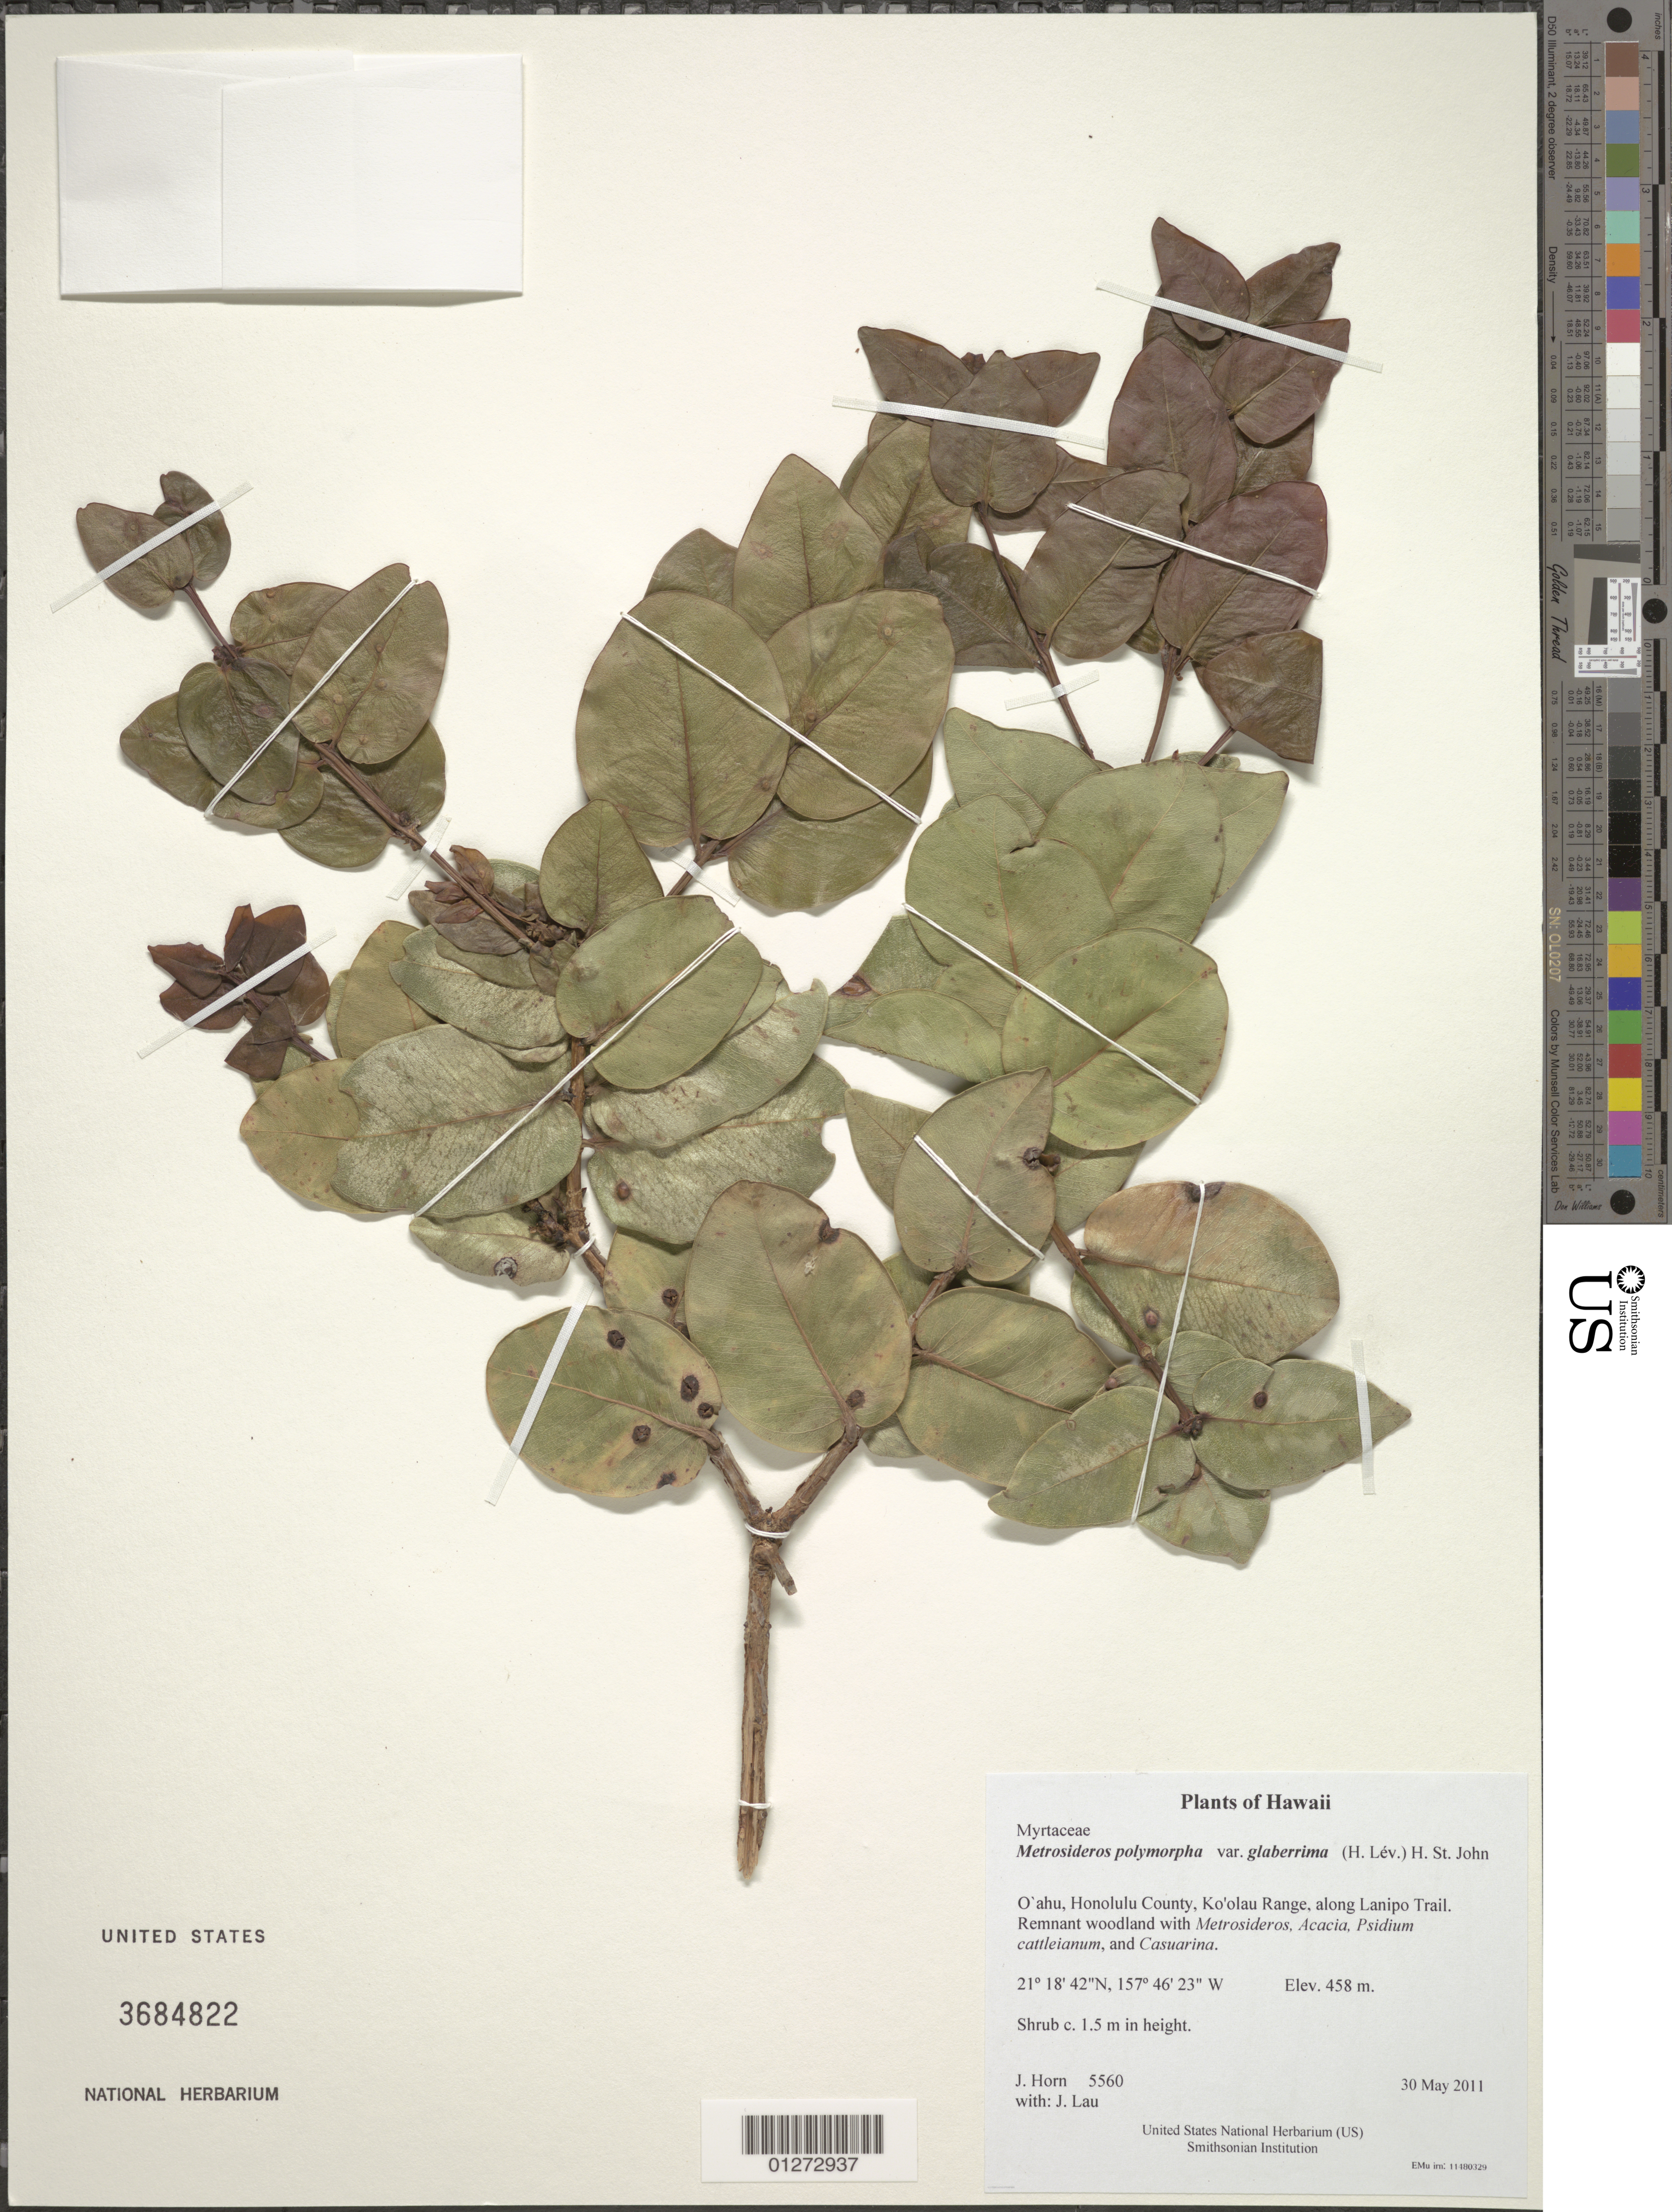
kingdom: Plantae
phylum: Tracheophyta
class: Magnoliopsida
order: Myrtales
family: Myrtaceae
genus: Metrosideros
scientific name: Metrosideros polymorpha var. glaberrima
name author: (H. Lév.) H. St. John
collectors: J. Horn & J. Lau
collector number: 5560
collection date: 2011-05-30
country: United States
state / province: Hawaii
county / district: Honolulu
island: Oahu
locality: Ko'olau Range, along Lanipo Trail.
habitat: Remnant woodland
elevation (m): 458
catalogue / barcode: US 3684822